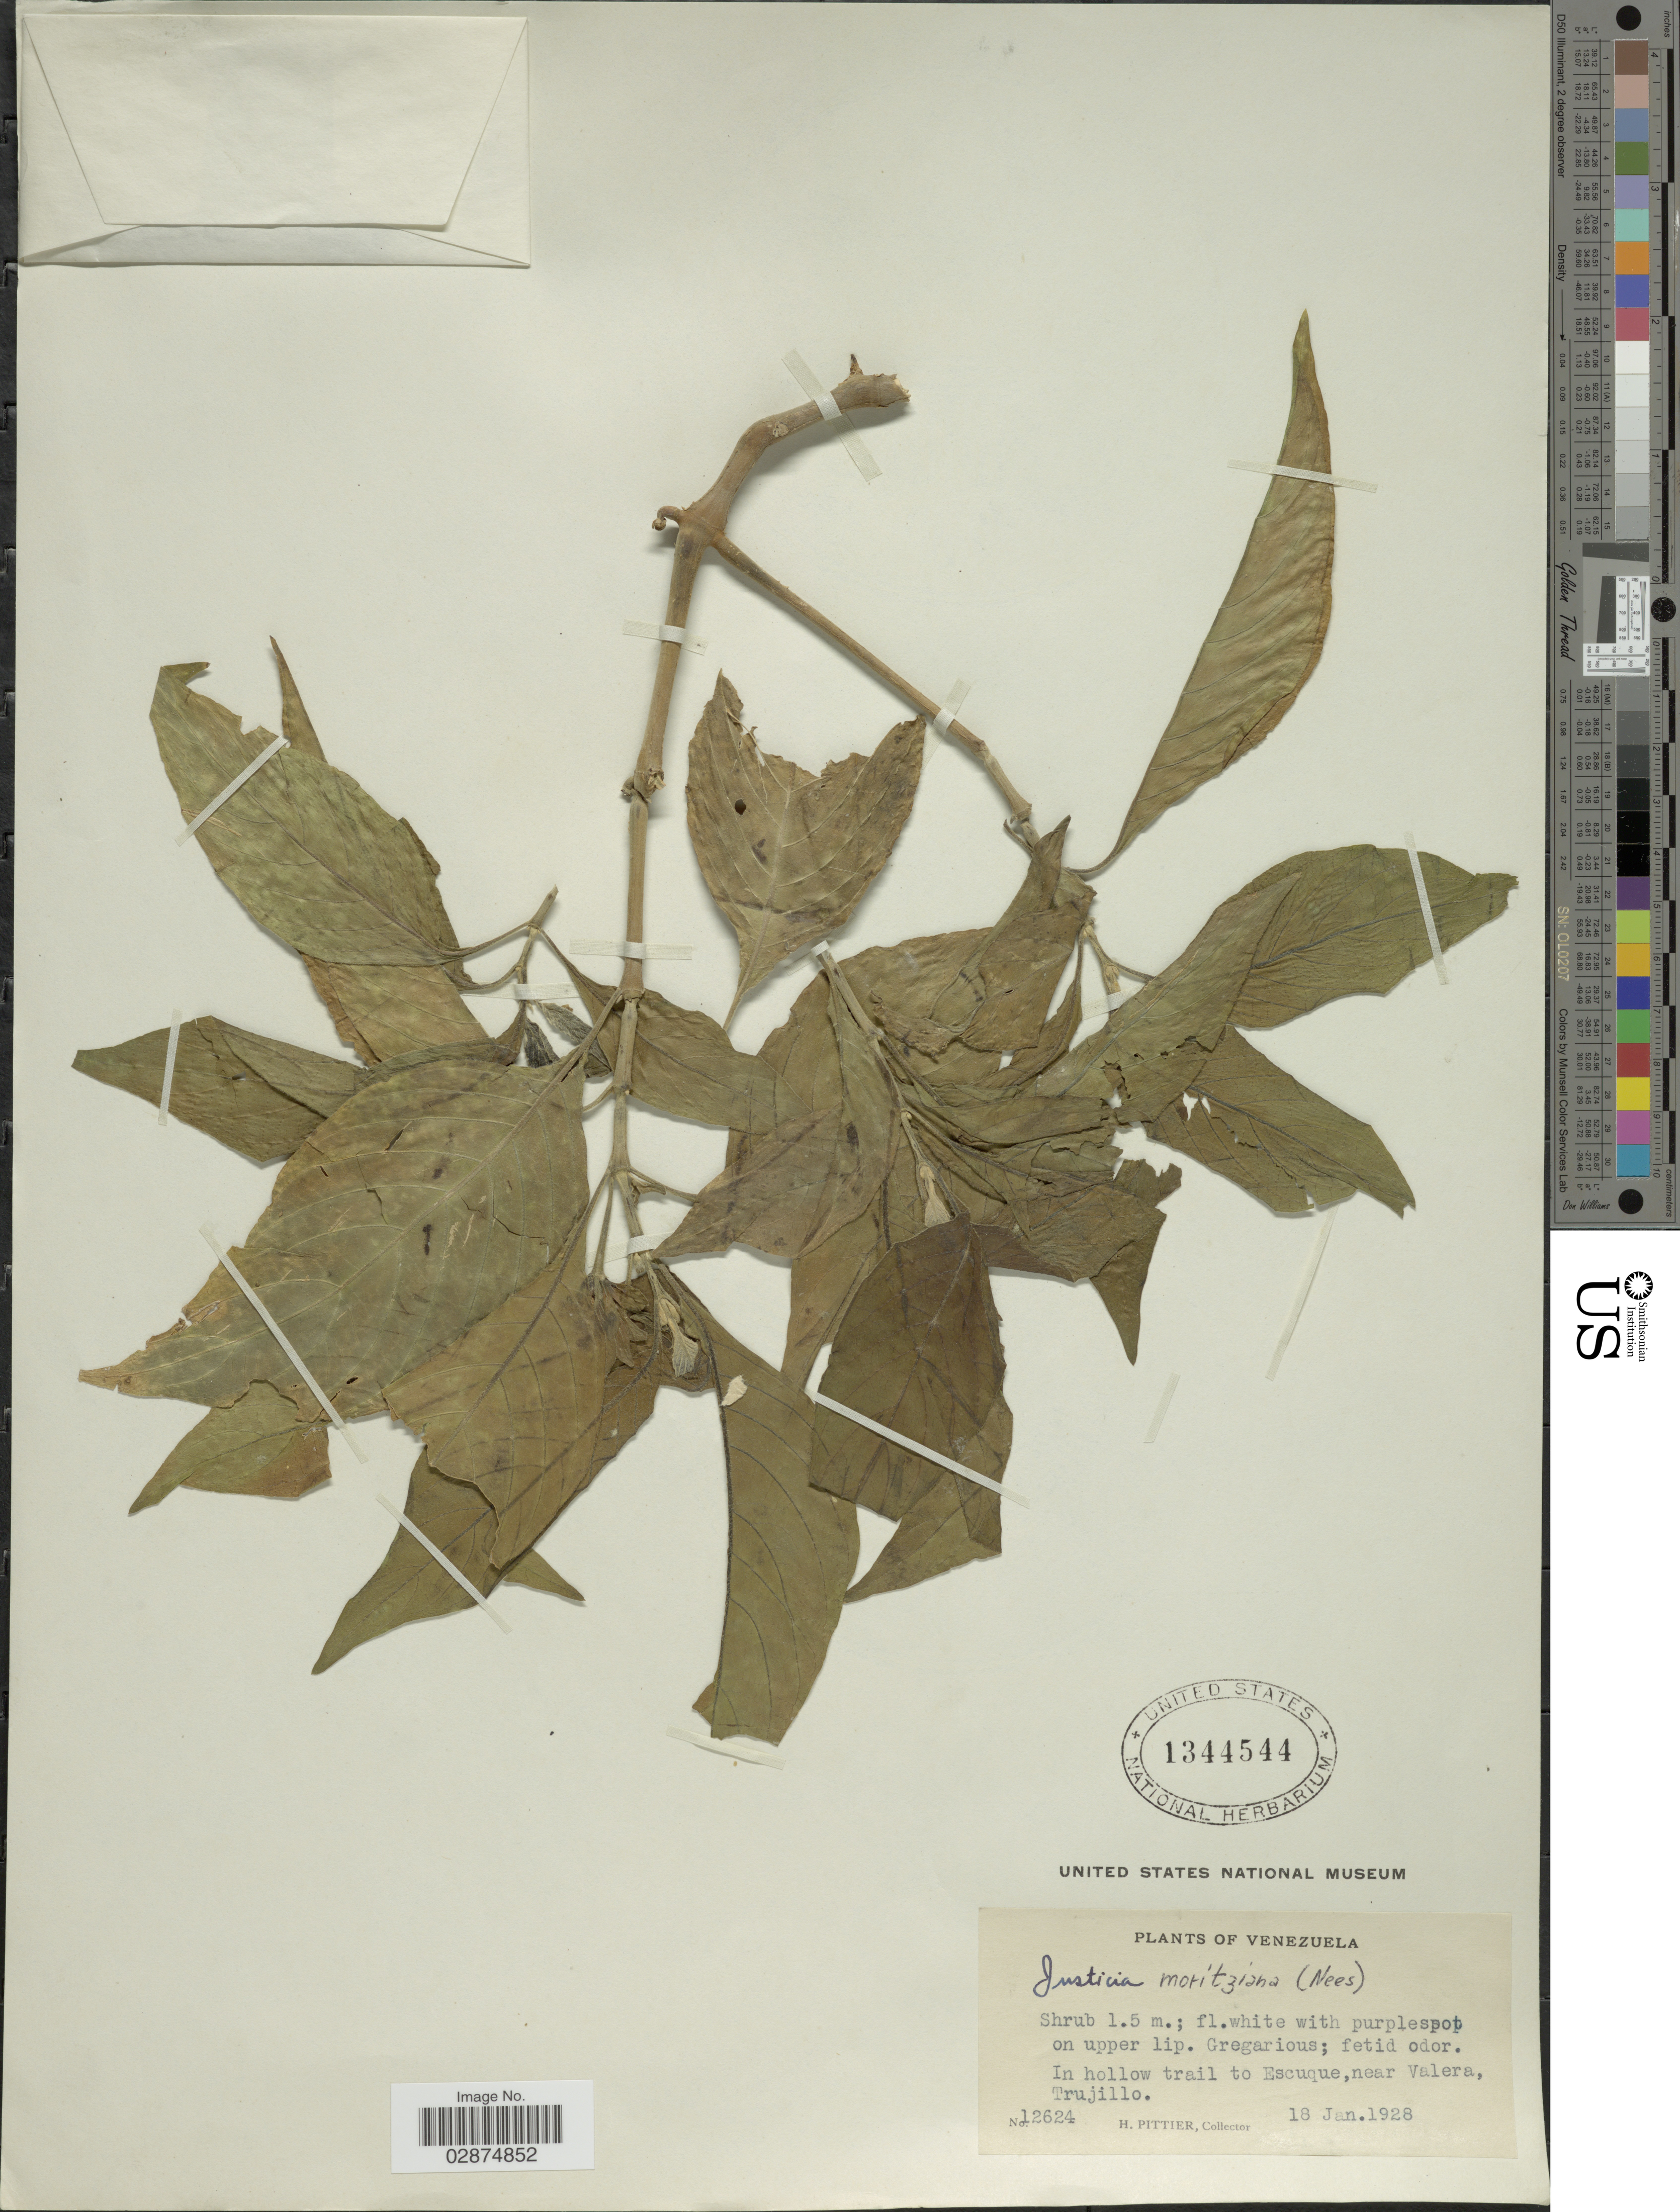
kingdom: Plantae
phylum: Tracheophyta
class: Magnoliopsida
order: Lamiales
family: Acanthaceae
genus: Poikilacanthus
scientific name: Poikilacanthus moritzianus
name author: (Nees) Lindau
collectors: H. F. Pittier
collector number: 12624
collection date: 1928-01-18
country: Venezuela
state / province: Trujillo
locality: In hollow trail to Escuque, near Valera.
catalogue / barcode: US 1344544